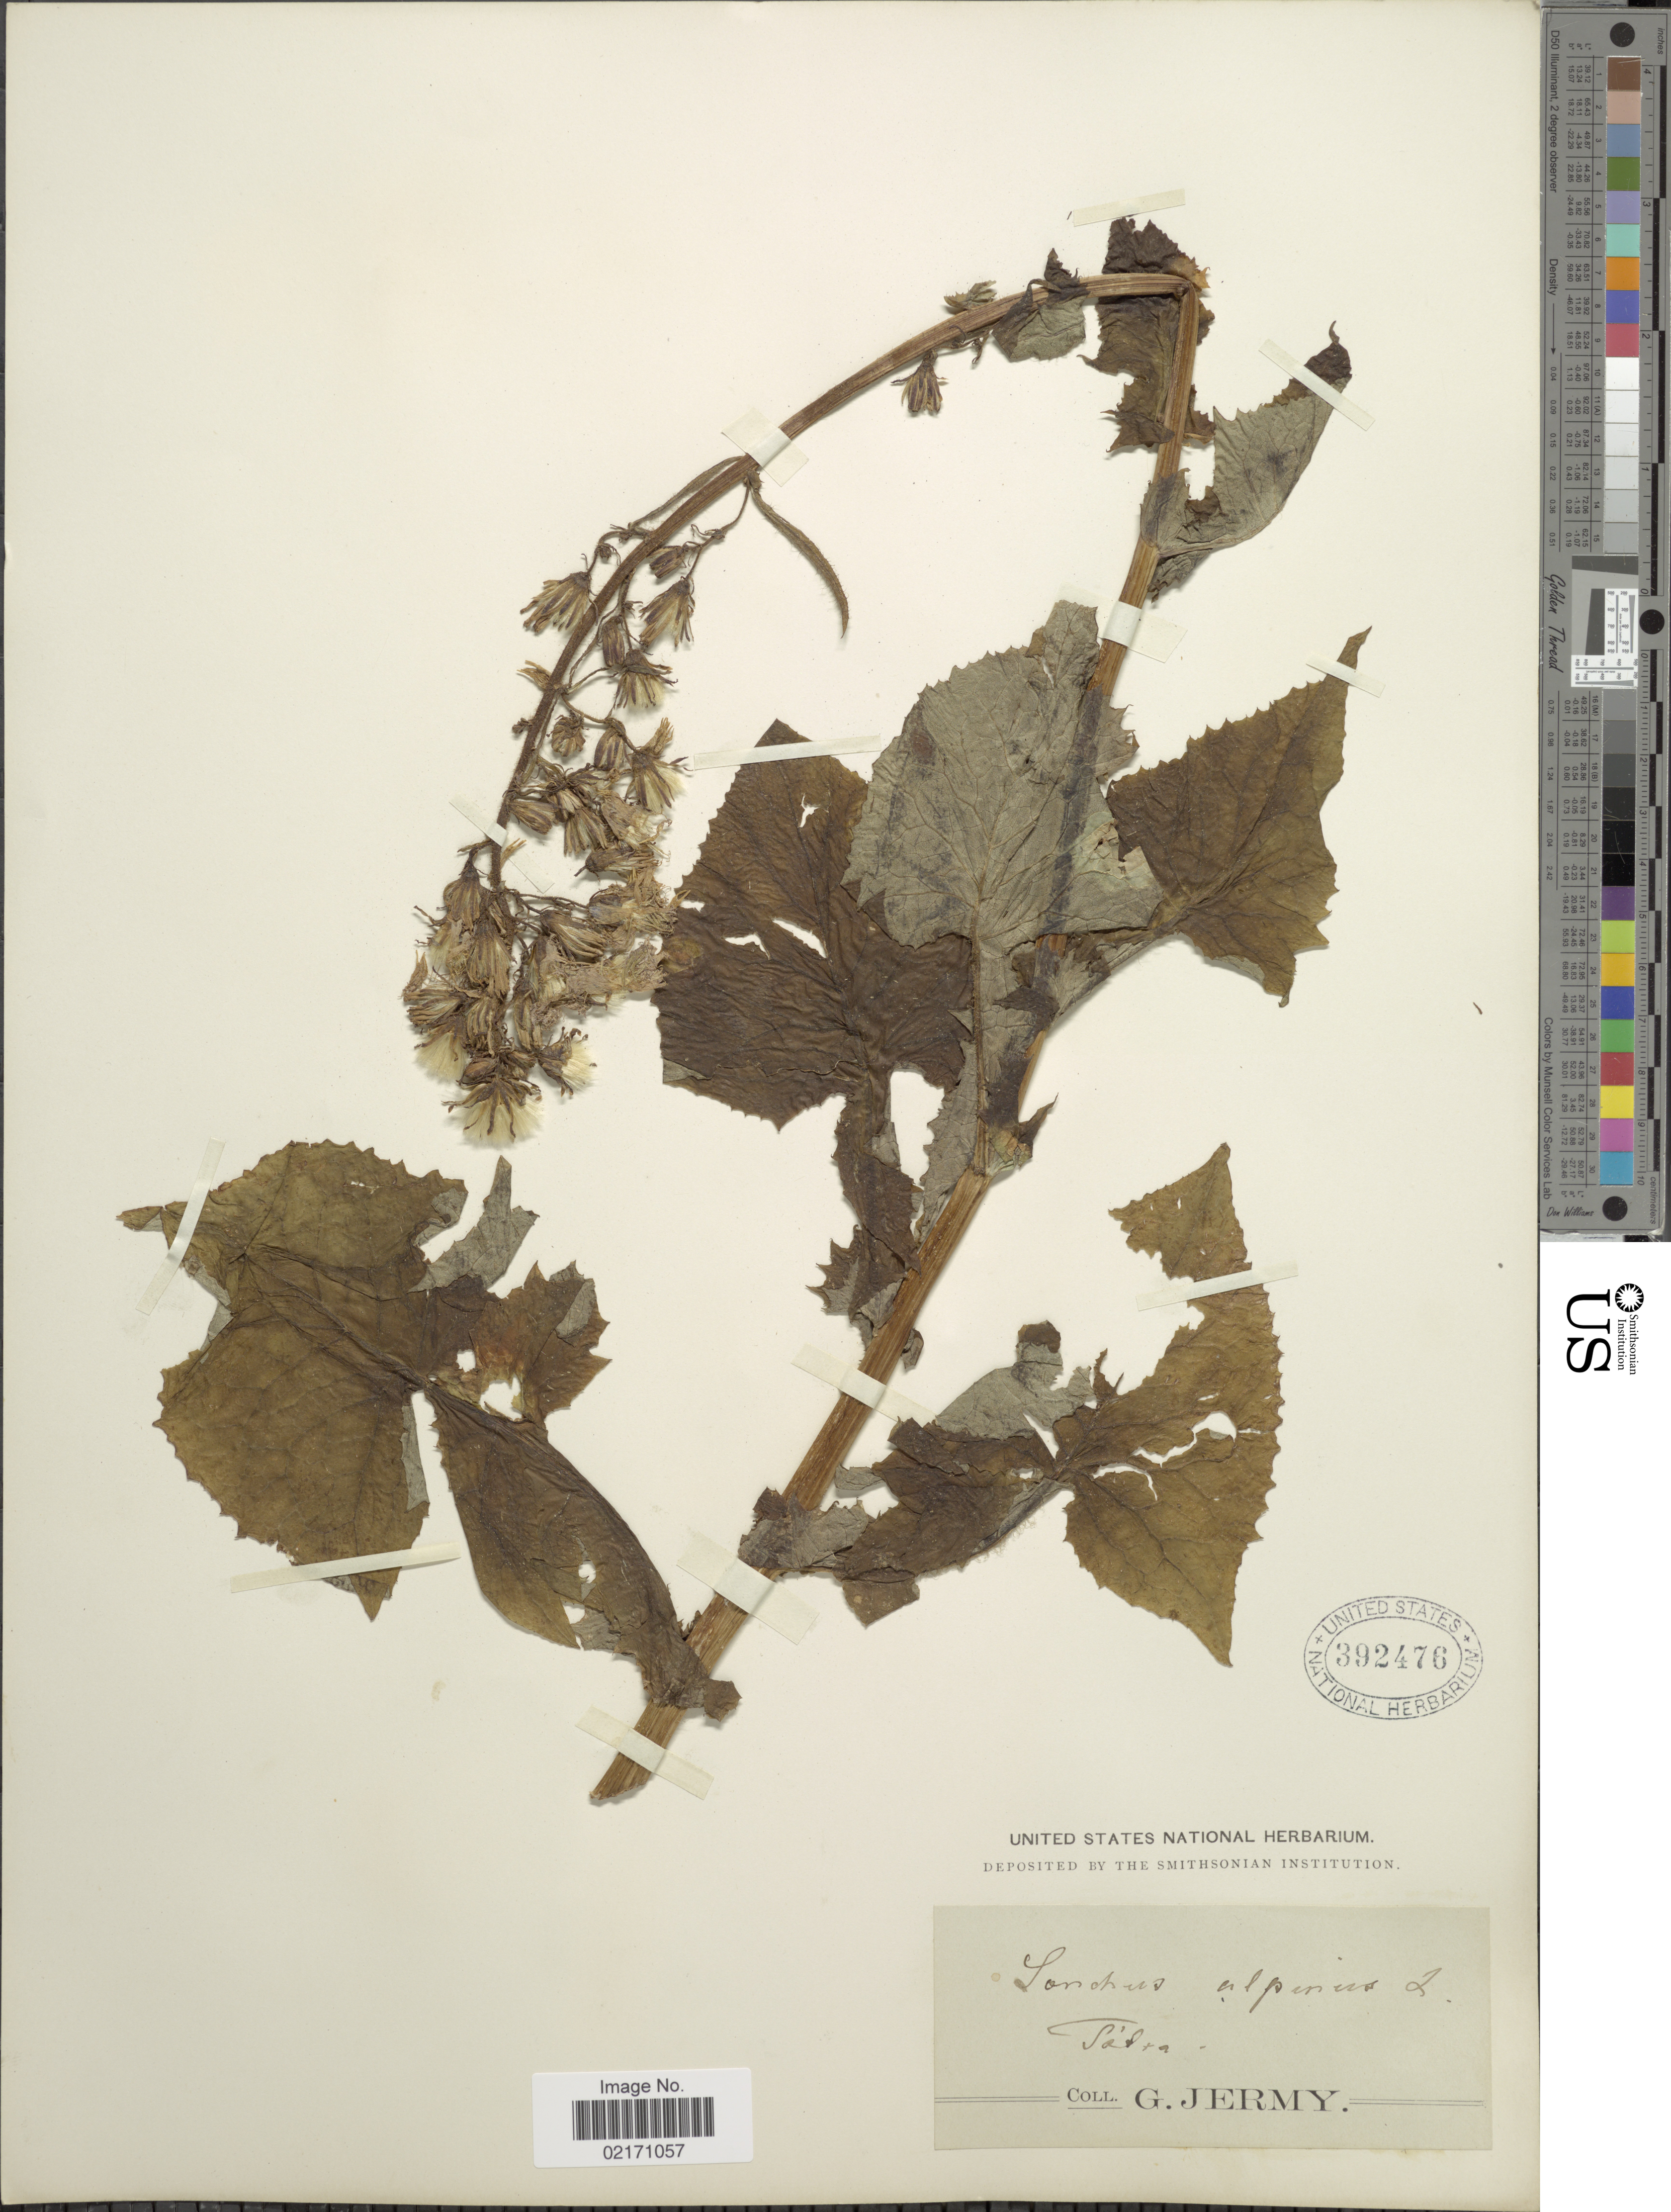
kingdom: Plantae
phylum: Tracheophyta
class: Magnoliopsida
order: Asterales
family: Asteraceae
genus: Lactuca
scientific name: Lactuca alpina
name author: (L.) A. Gray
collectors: G. Jermy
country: Hungary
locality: Tatra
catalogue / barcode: US 392476